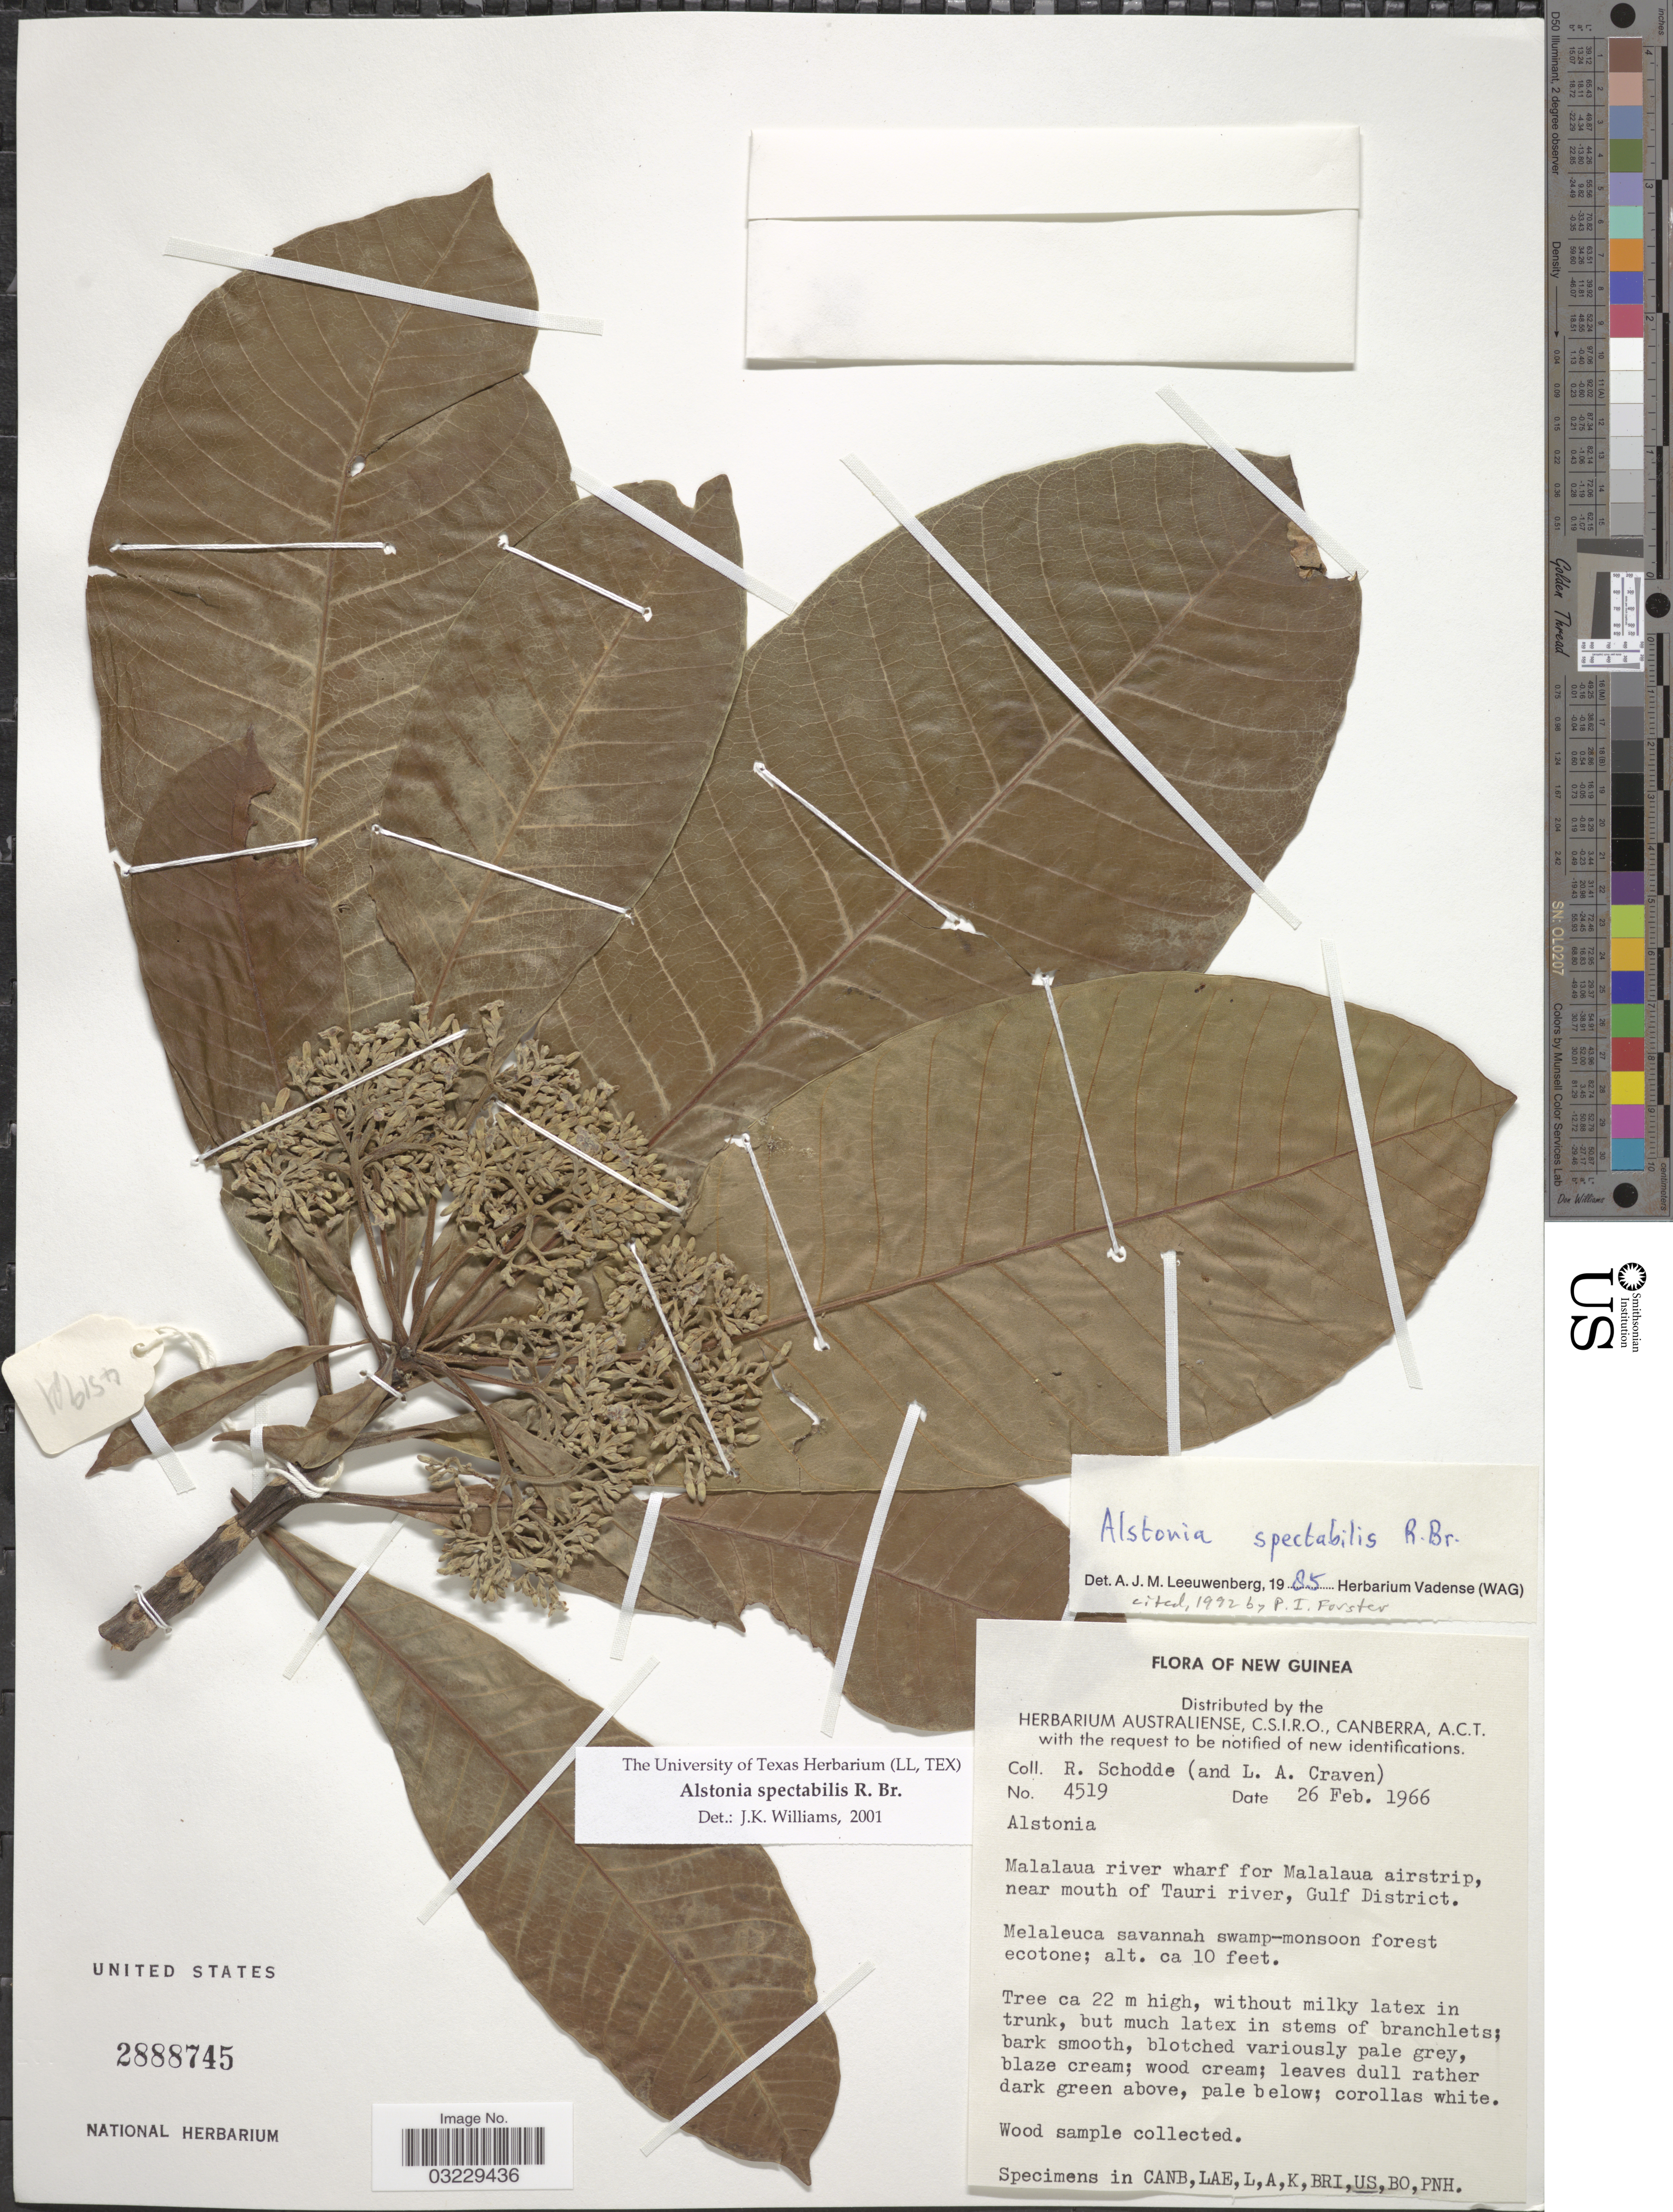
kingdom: Plantae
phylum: Tracheophyta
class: Magnoliopsida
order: Gentianales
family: Apocynaceae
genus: Alstonia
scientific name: Alstonia spectabilis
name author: R. Br.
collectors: R. Schodde & L. A. Craven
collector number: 4519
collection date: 1966-02-26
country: Papua New Guinea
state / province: Gulf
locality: New Guinea, Malalaua river wharf for Malalaua airstrip, near mouth of Tauri river, Gulf District.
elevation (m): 3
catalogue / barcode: US 2888745